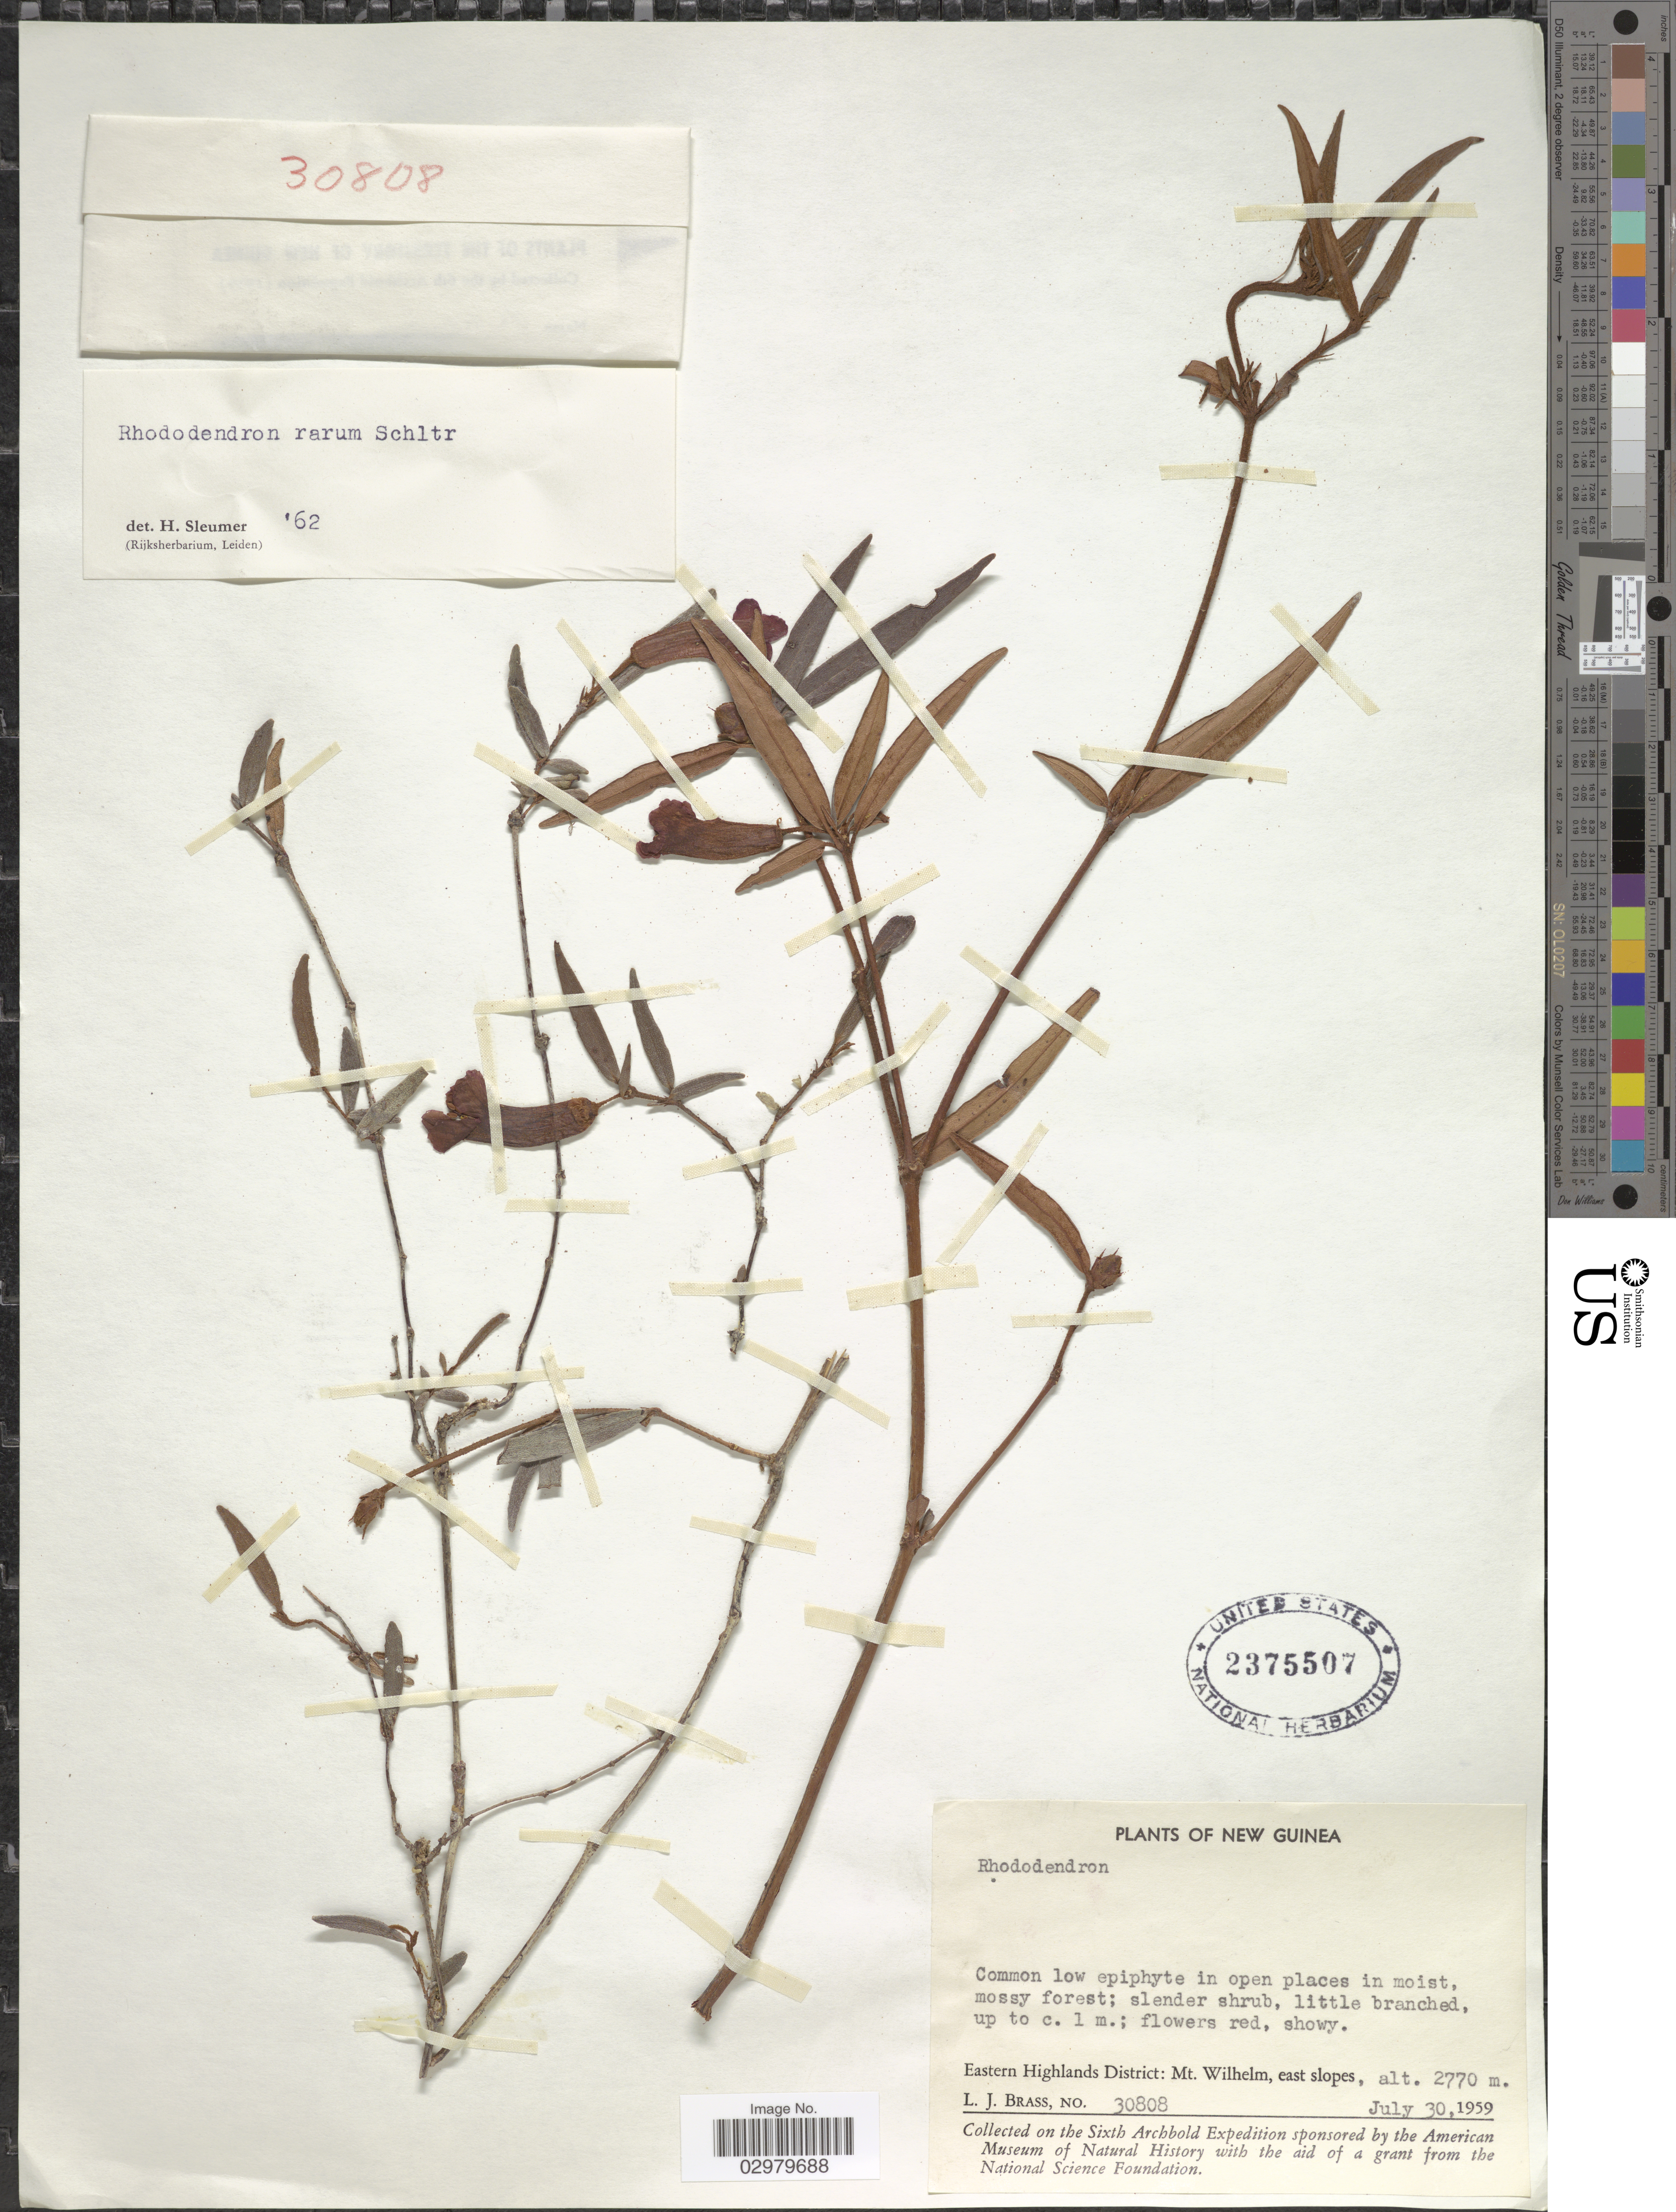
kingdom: Plantae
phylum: Tracheophyta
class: Magnoliopsida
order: Ericales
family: Ericaceae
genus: Rhododendron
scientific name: Rhododendron rarum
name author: Schltr.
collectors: L. J. Brass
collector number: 30808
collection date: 1959-07-30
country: Papua New Guinea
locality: New Guinea. Eastern Highlands District: Mt. Wilhelm, east slopes.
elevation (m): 2770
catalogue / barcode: US 2375507